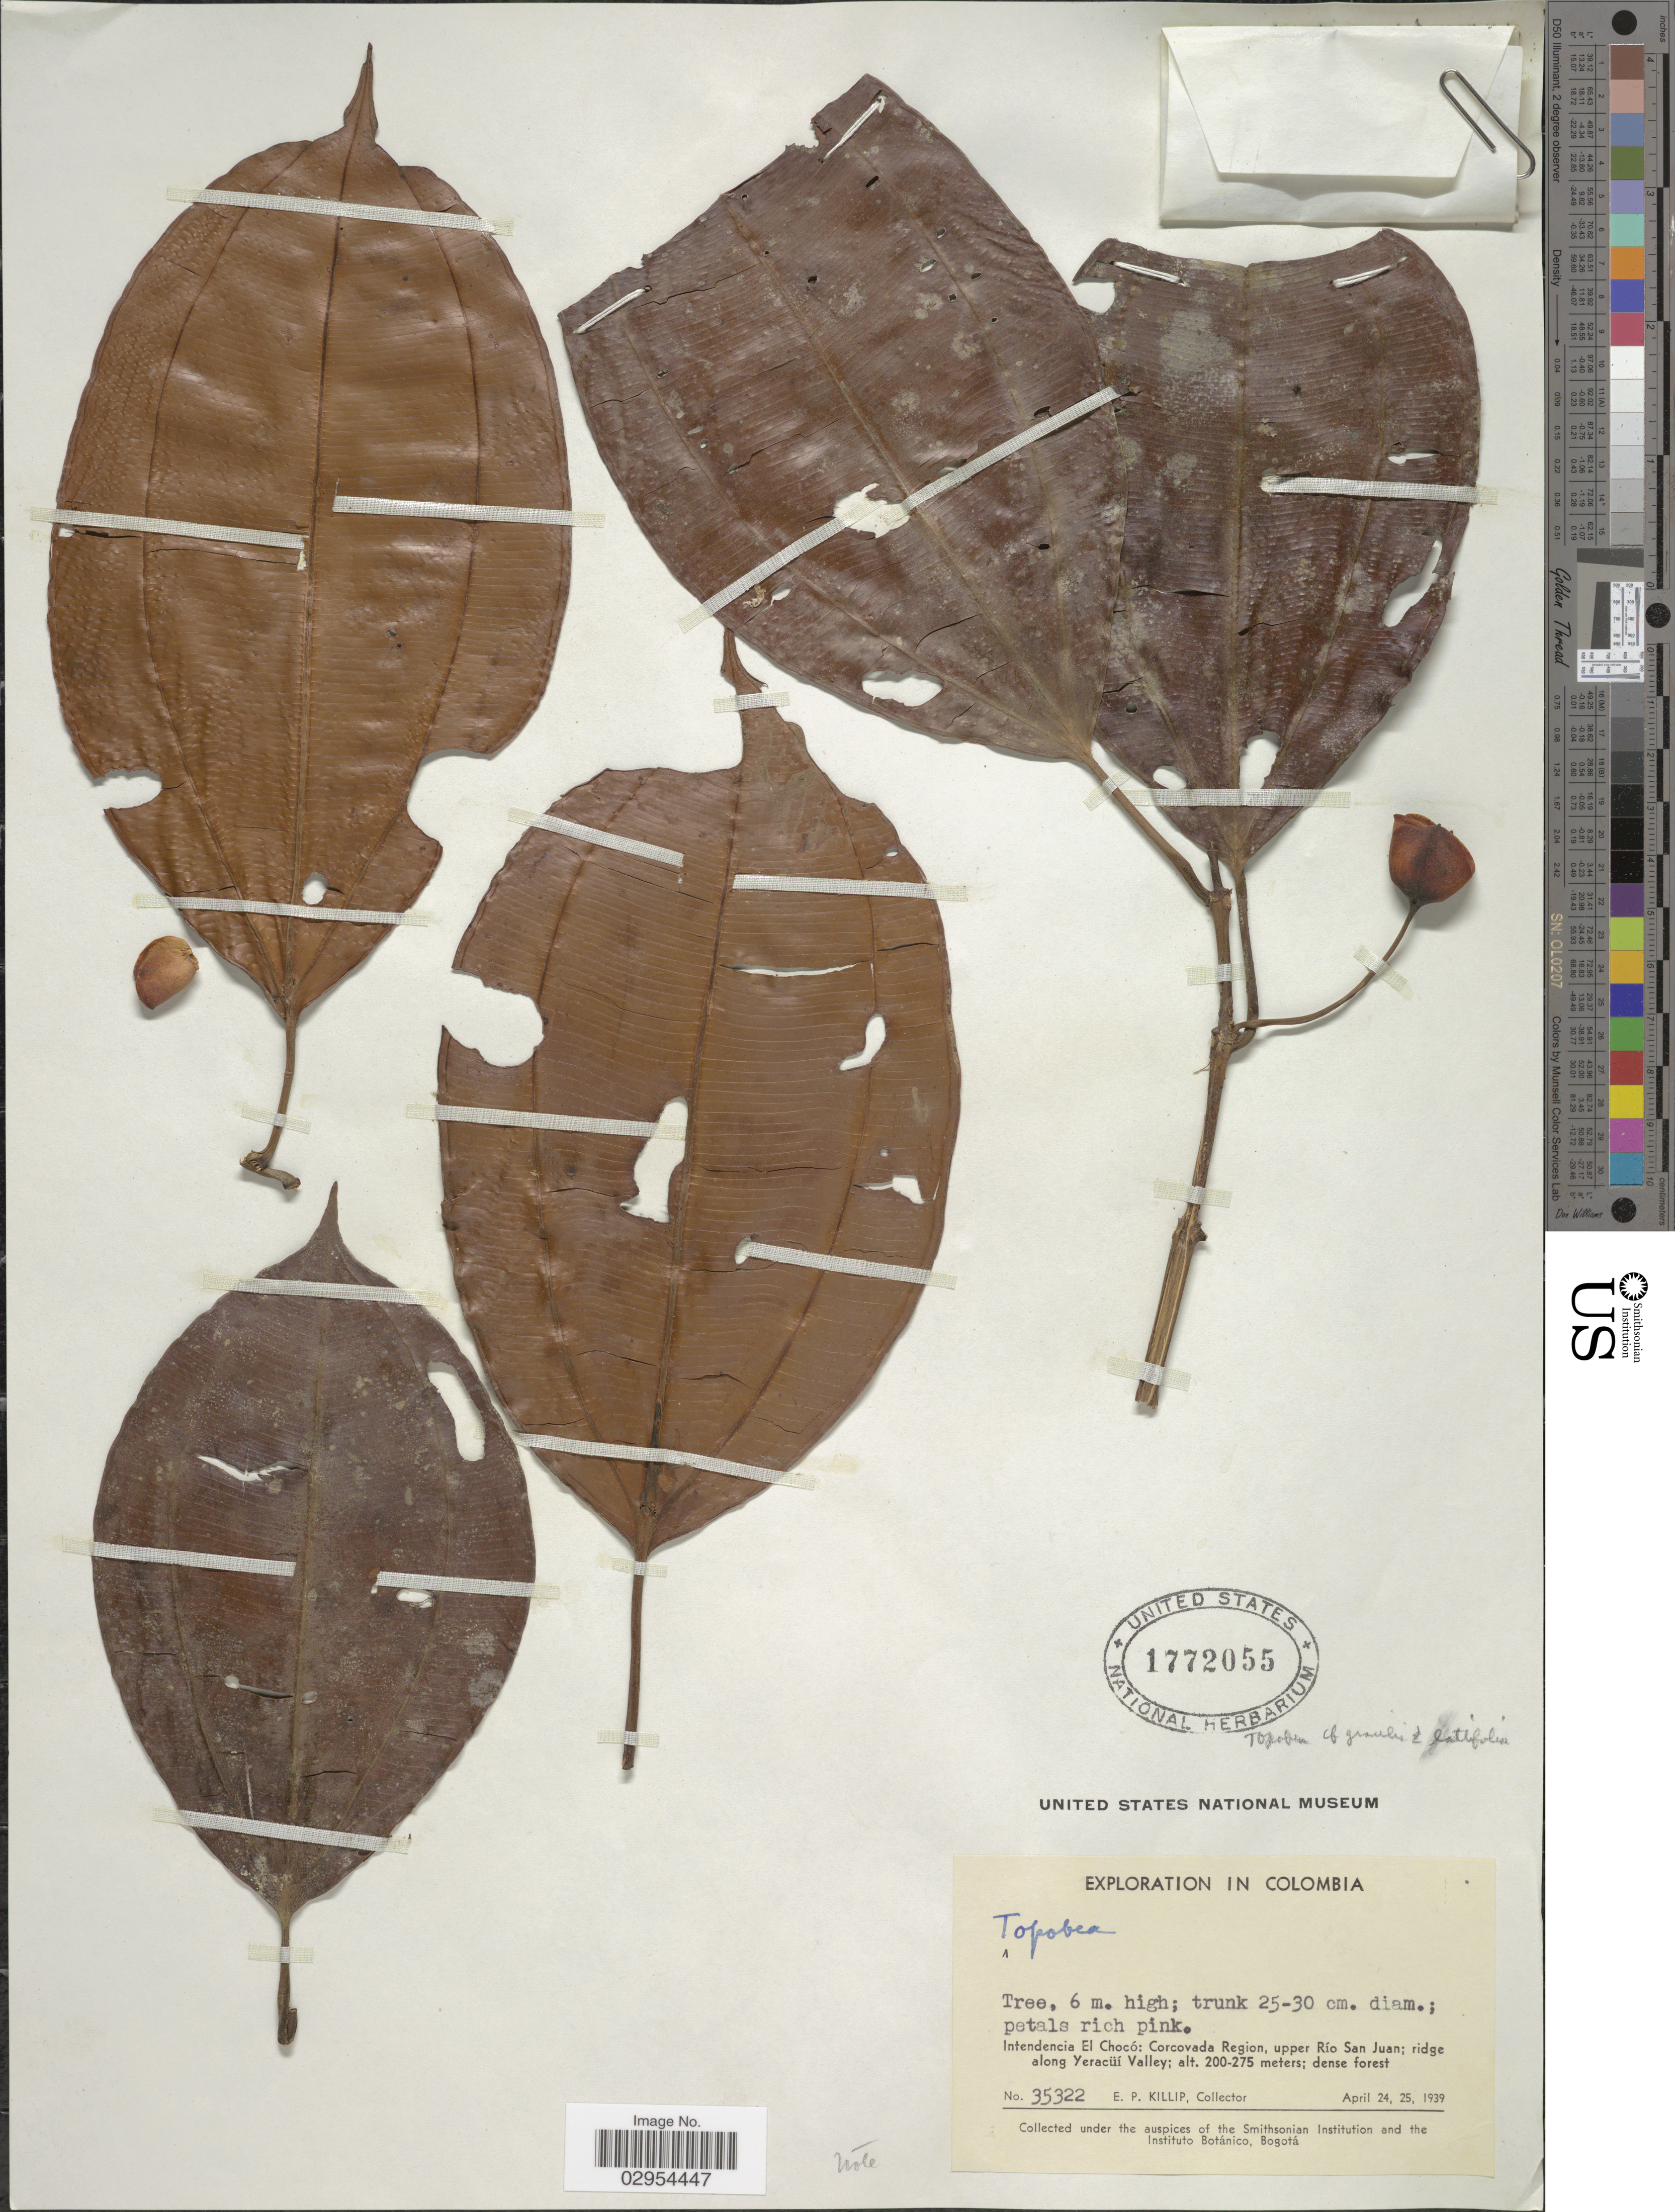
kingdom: Plantae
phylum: Tracheophyta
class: Magnoliopsida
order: Myrtales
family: Melastomataceae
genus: Topobea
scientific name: Topobea sp.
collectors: E. P. Killip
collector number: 35322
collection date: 1939-04-24/1939-04-25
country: Colombia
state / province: Chocó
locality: Corcovada Region, upper Río San Juan; ridge along Yeracüí Valley.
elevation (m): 200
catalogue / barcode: US 1772055